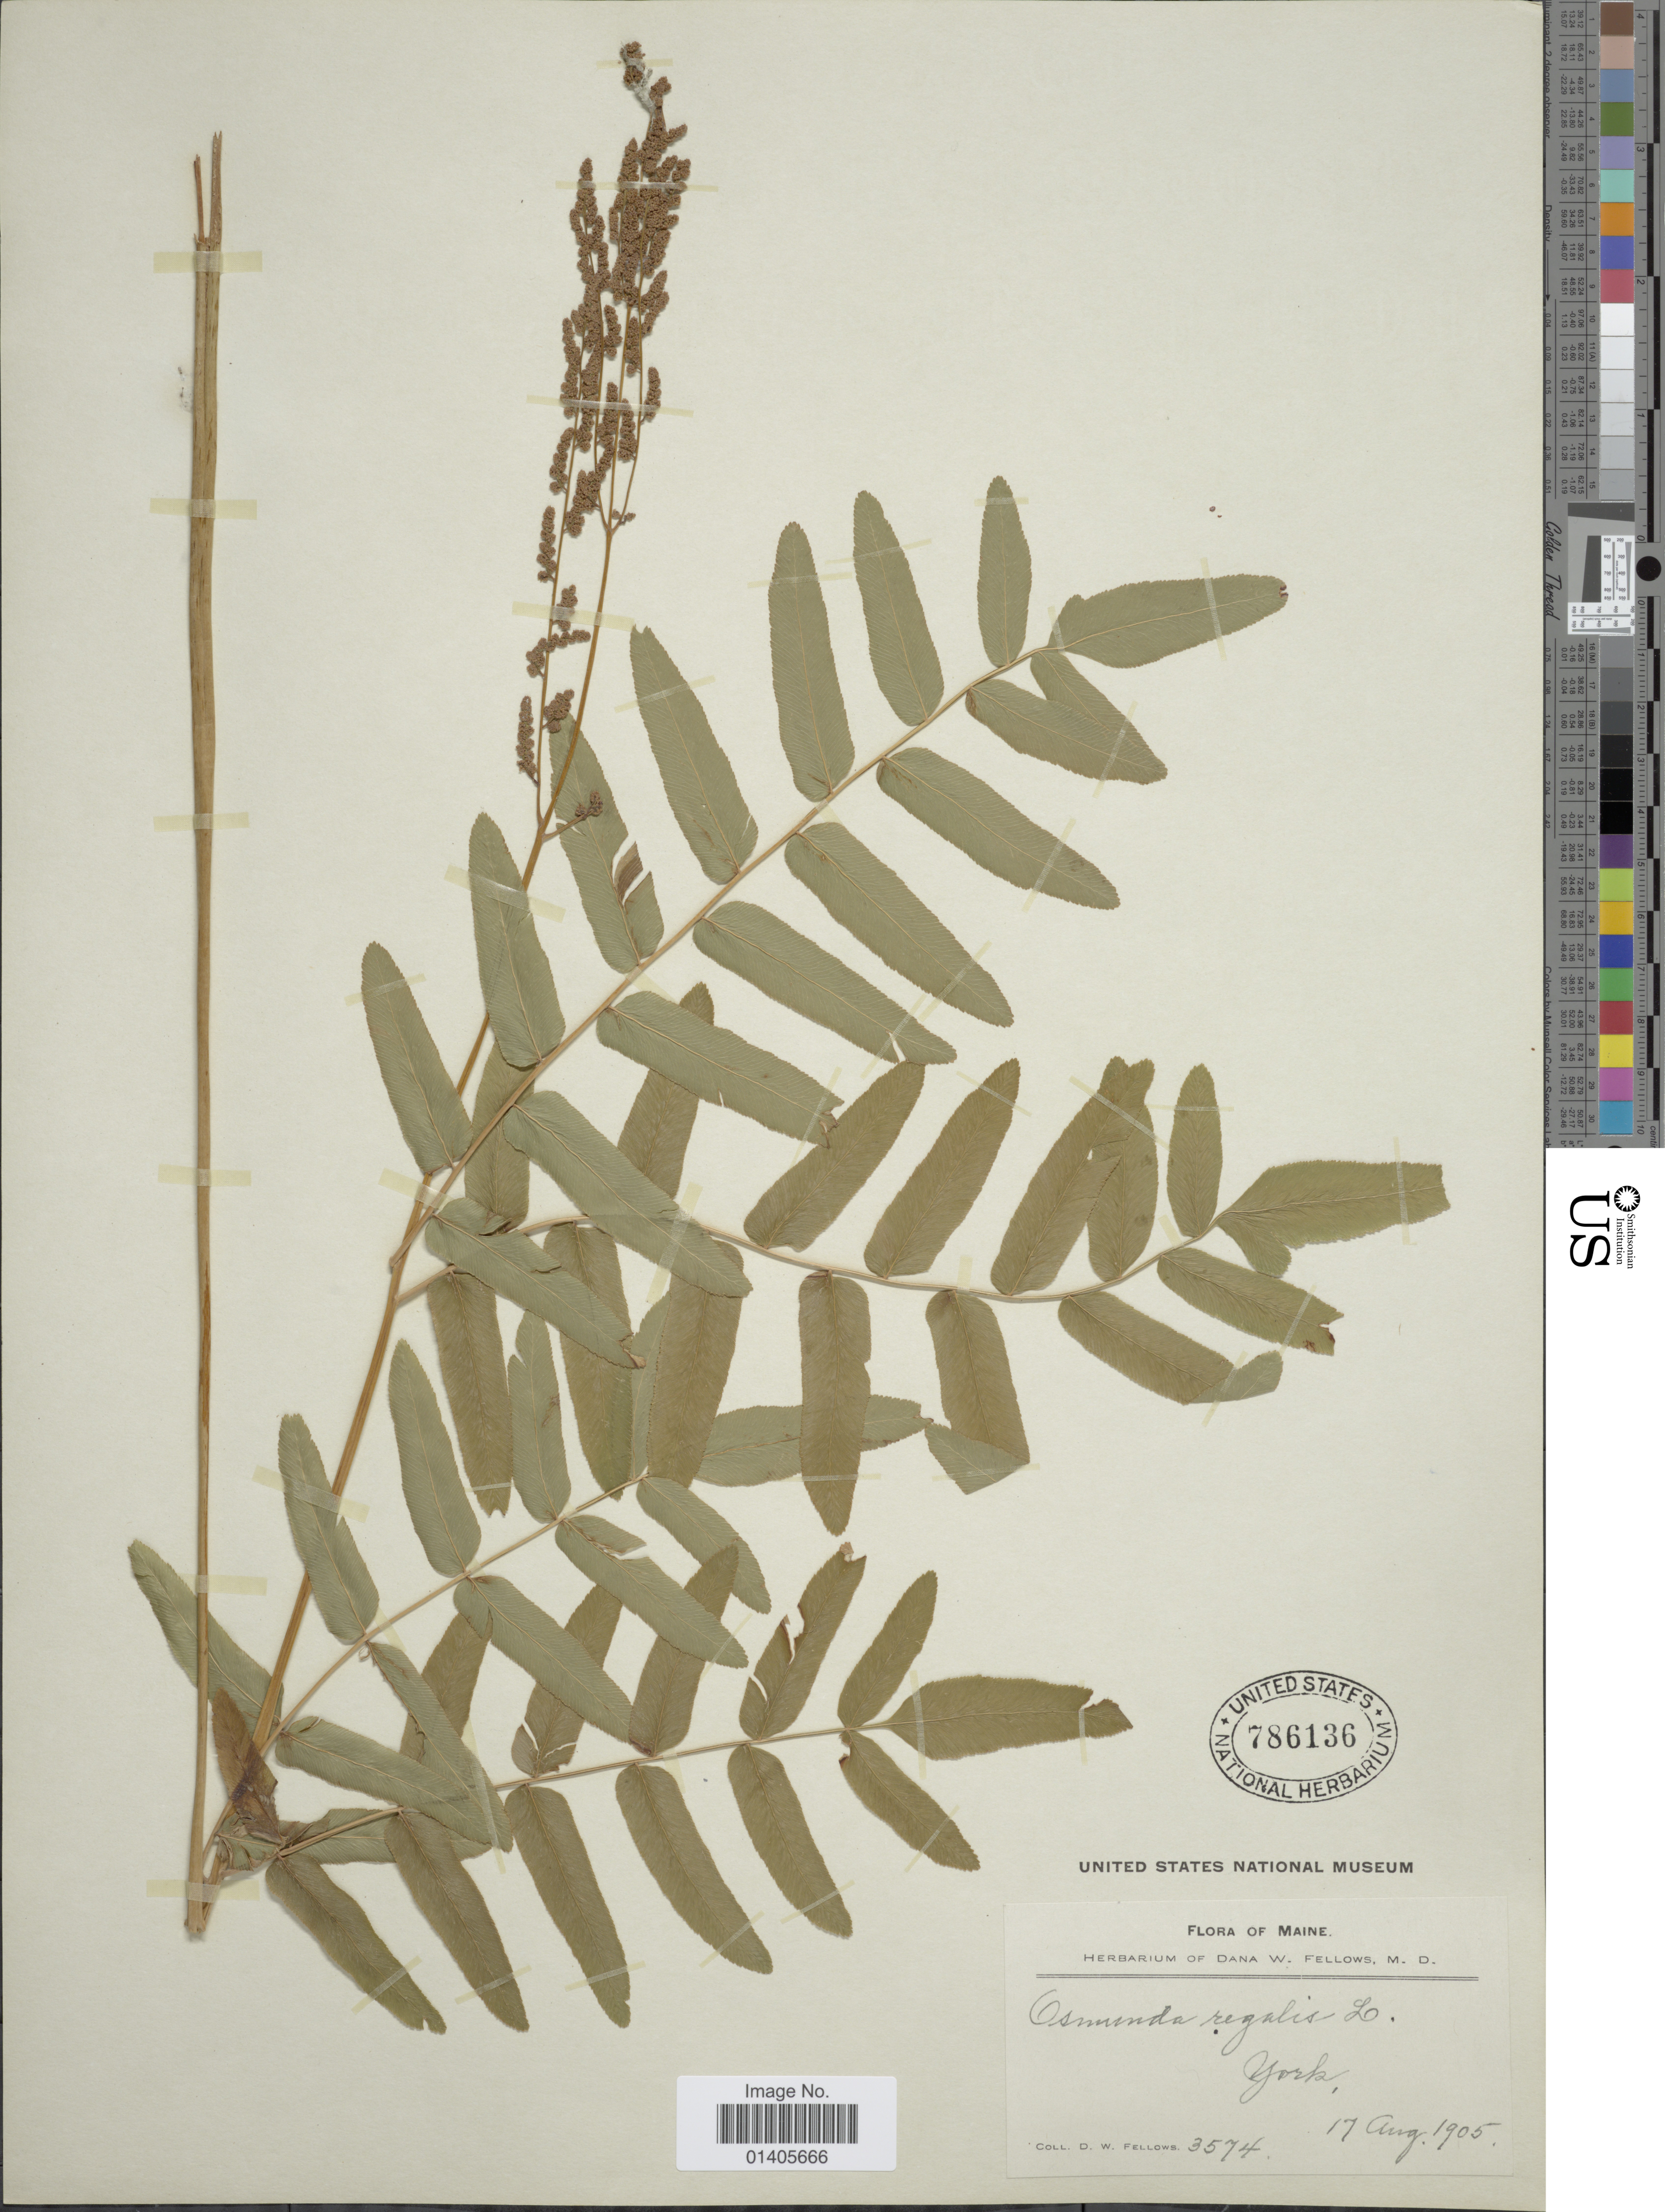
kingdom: Plantae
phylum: Tracheophyta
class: Polypodiopsida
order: Osmundales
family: Osmundaceae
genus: Osmunda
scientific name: Osmunda regalis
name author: L.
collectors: D. W. Fellows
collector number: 3574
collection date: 1905-08-17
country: United States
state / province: Maine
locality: York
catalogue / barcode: US 786136